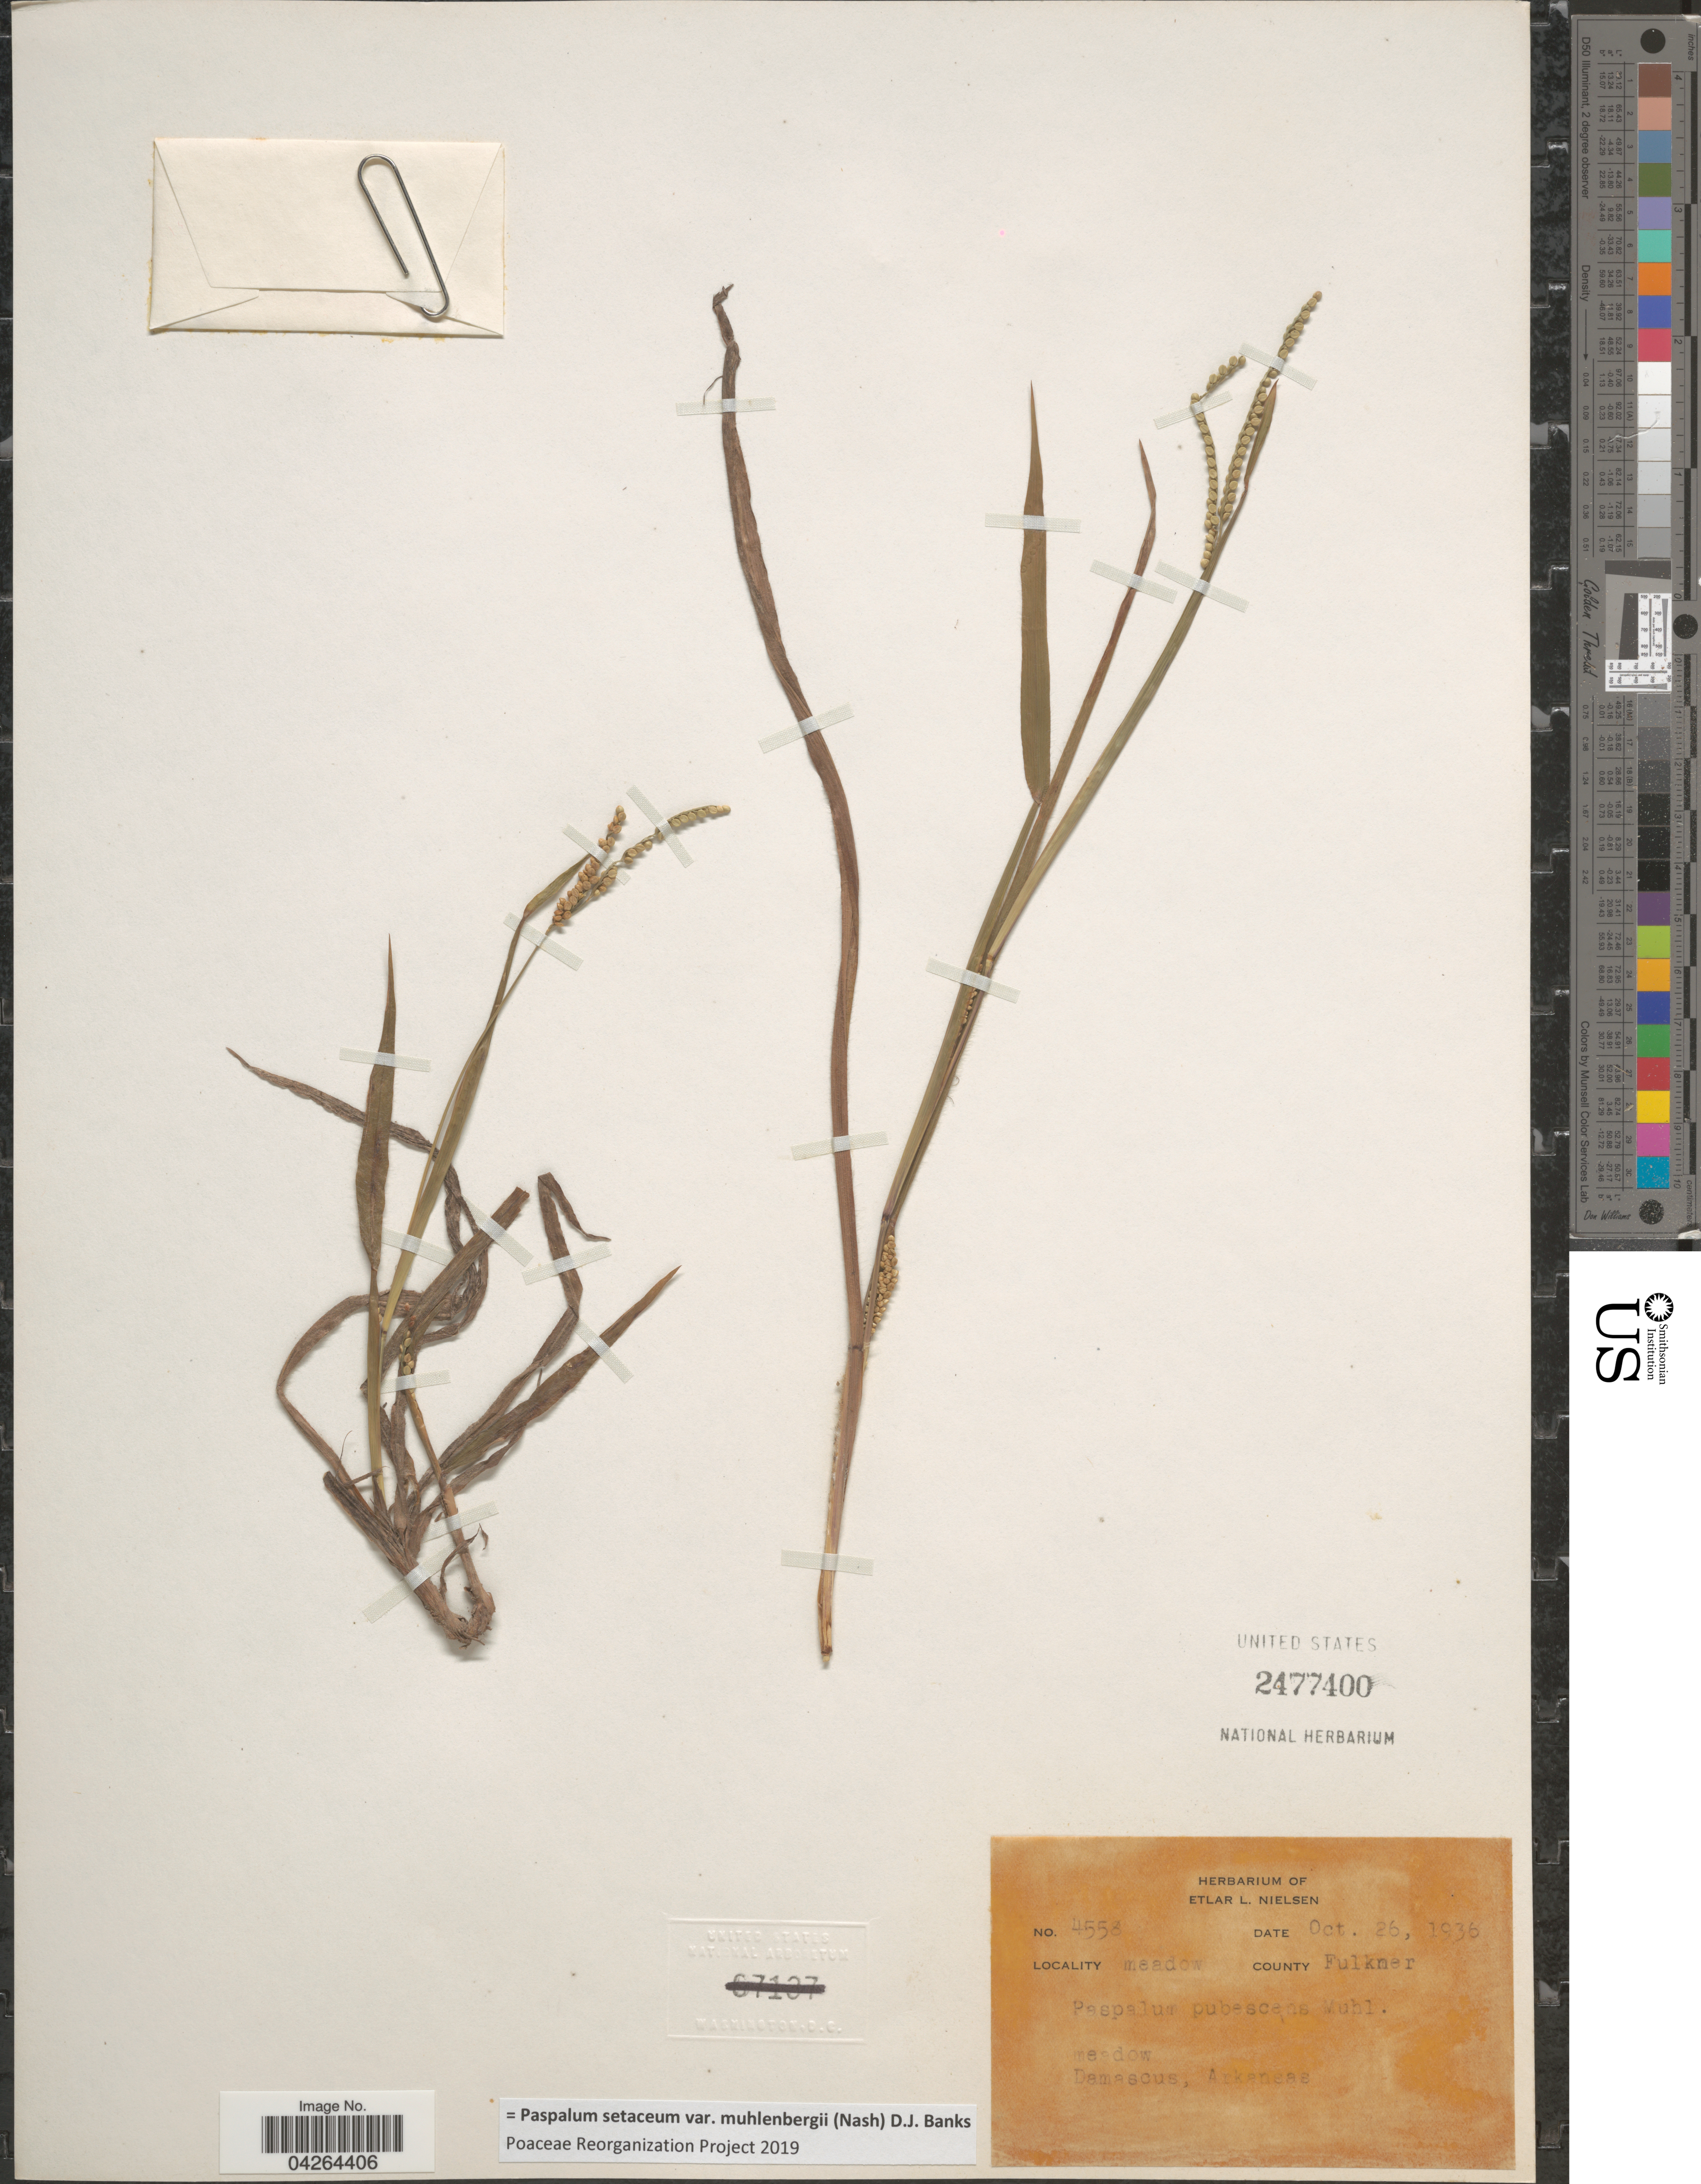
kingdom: Plantae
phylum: Tracheophyta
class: Liliopsida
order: Poales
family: Poaceae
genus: Paspalum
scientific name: Paspalum setaceum var. muhlenbergii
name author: (Nash) D.J. Banks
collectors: Ex herb. of Etlar L. Nielsen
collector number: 4558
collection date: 1936-10-26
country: United States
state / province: Arkansas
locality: Meadow. County Fulkner. Meadow, Damascus.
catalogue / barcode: US 2477400